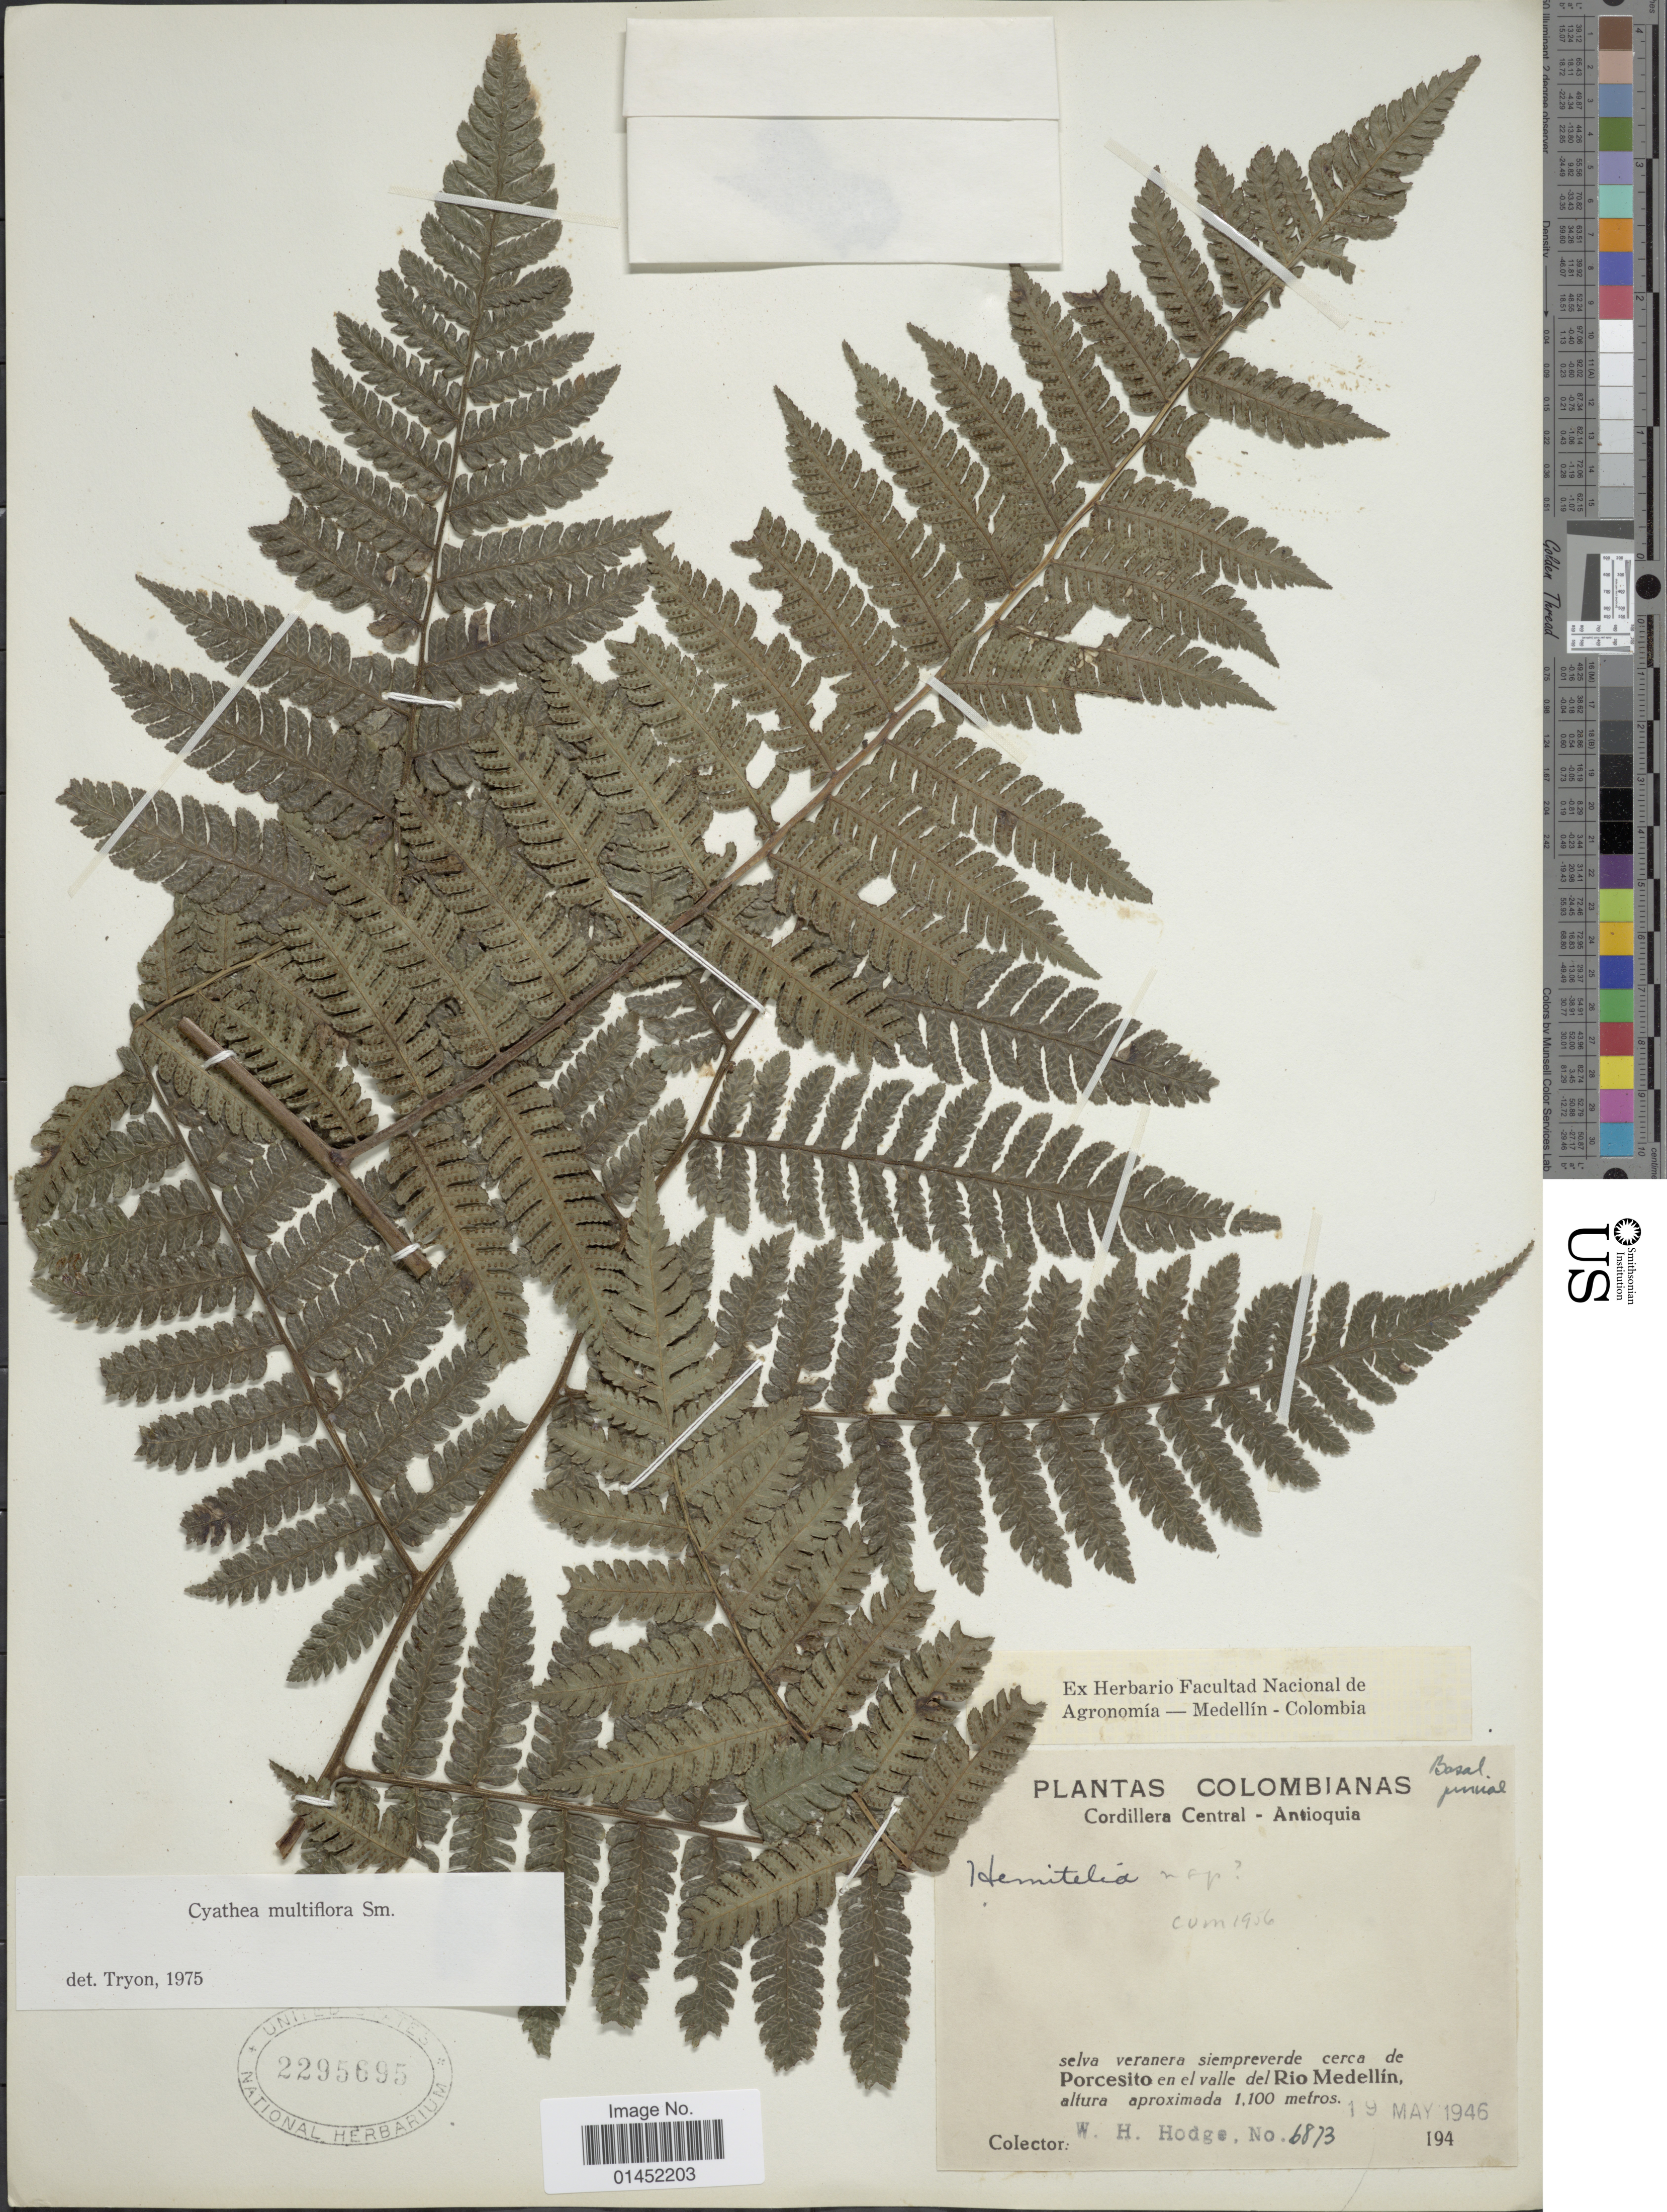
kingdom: Plantae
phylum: Tracheophyta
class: Polypodiopsida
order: Cyatheales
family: Cyatheaceae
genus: Cyathea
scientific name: Cyathea multiflora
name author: Sm.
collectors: W. Hodge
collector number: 6873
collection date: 1946-05-19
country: Colombia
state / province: Antioquia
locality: Cordillera Central, selva veranera siempreverde cerca de Porcesito en el valle del Rio Medellin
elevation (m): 1100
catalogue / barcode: US 2295695